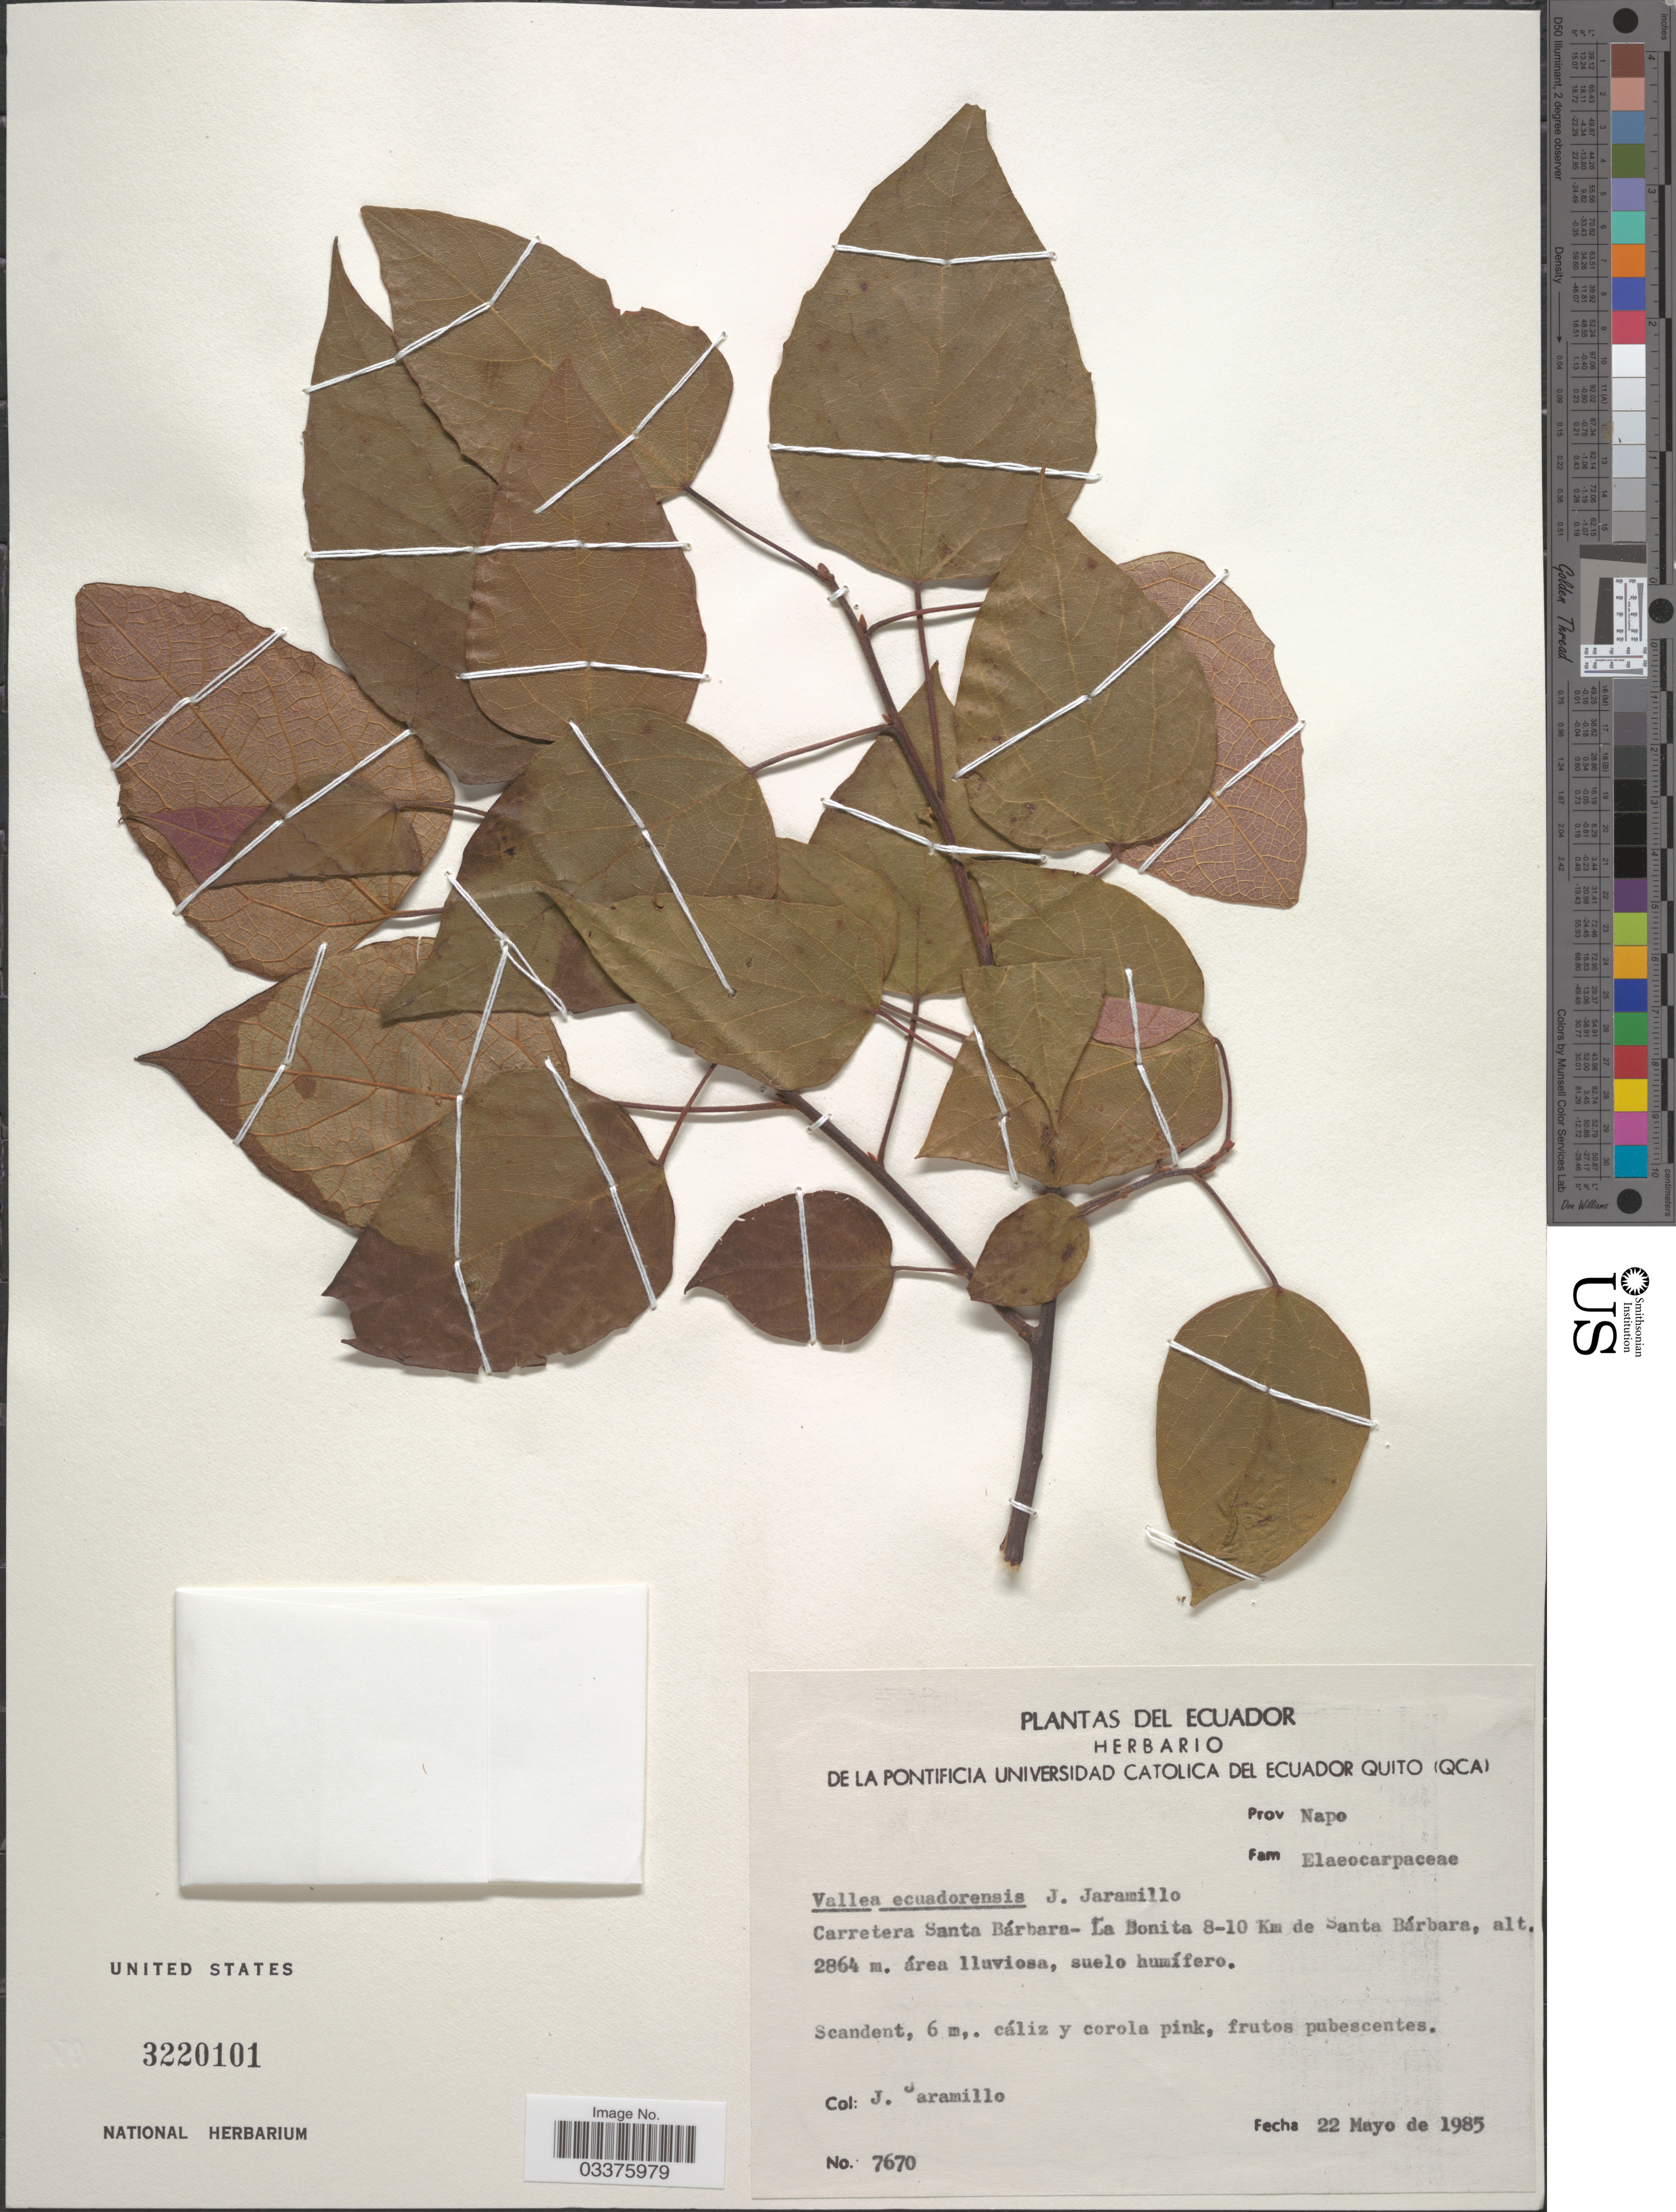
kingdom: Plantae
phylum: Tracheophyta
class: Magnoliopsida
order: Oxalidales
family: Elaeocarpaceae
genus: Vallea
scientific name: Vallea ecuadorensis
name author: J. Jaram.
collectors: J. Jaramillo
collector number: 7670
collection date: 1985-05-22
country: Ecuador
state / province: Napo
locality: Carretera Santa Bárbara- La Bonita 8-10 Km de Santa Bárbara.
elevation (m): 2864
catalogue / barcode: US 3220101